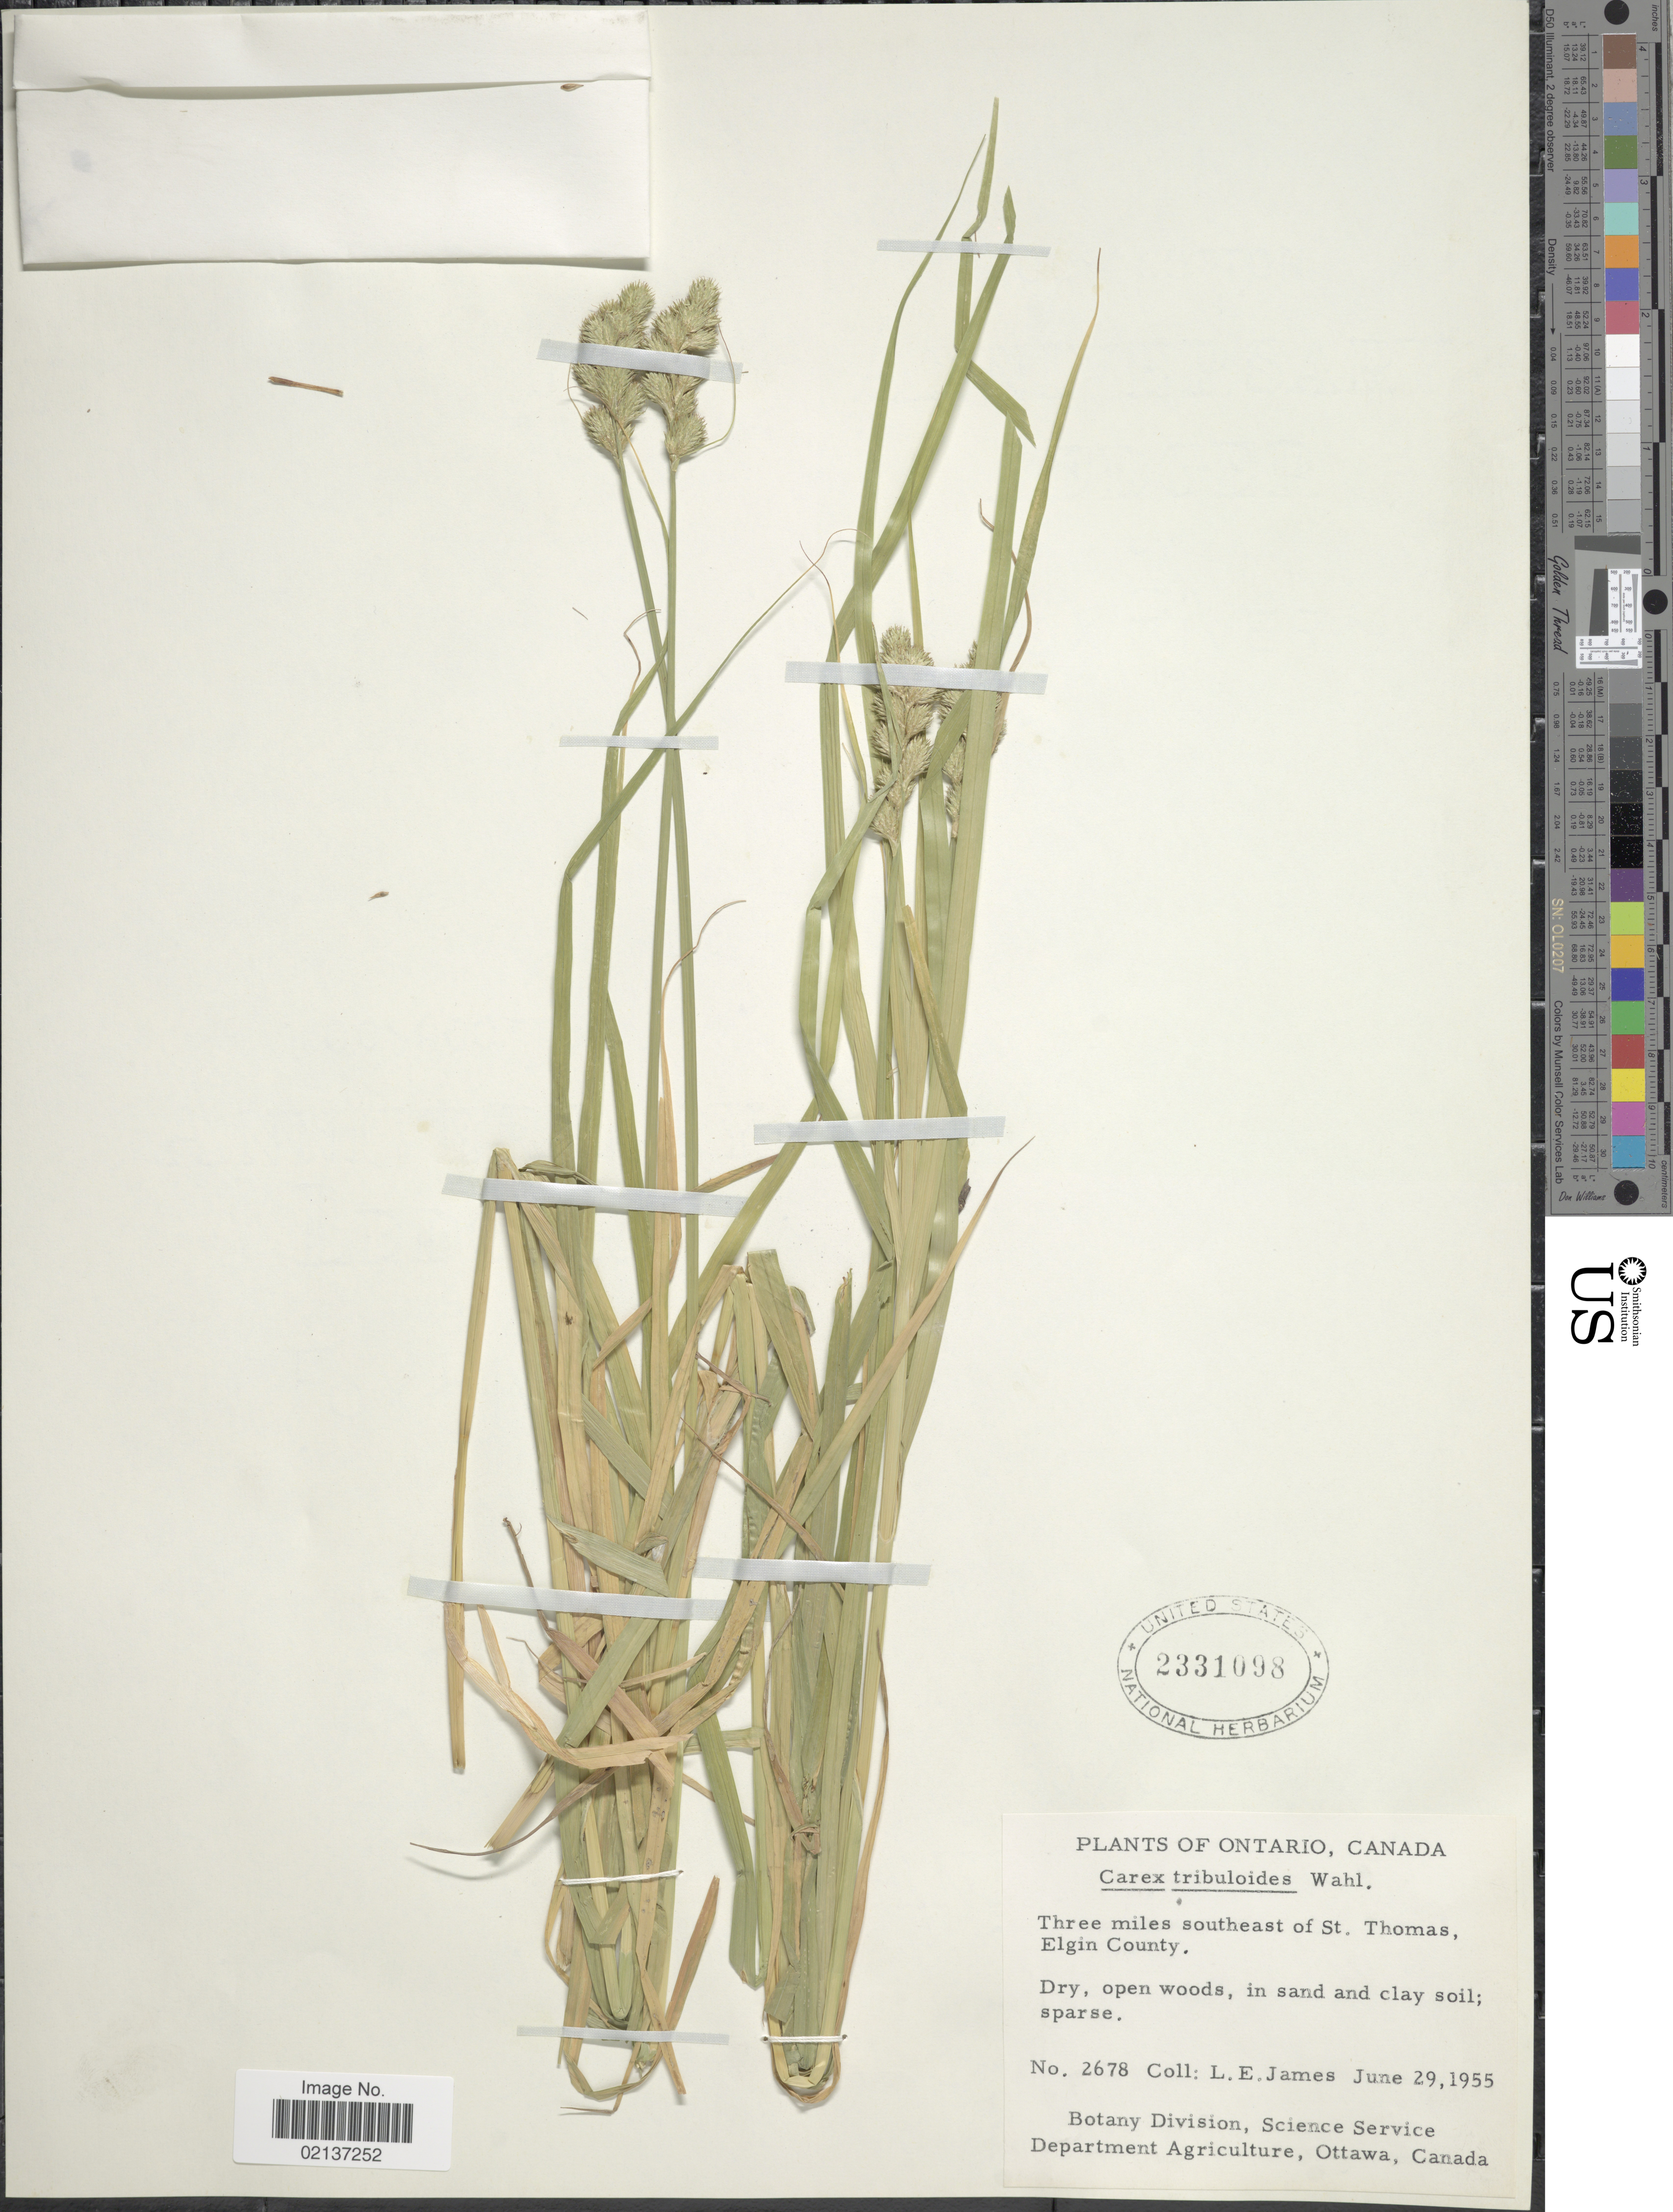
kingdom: Plantae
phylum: Tracheophyta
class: Liliopsida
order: Poales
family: Cyperaceae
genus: Carex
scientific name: Carex tribuloides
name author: Wahlenb.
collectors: L. E. James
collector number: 2678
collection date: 1955-06-29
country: Canada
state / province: Ontario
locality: Three miles southeast of St. Thomas, Elgin County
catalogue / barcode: US 2331098